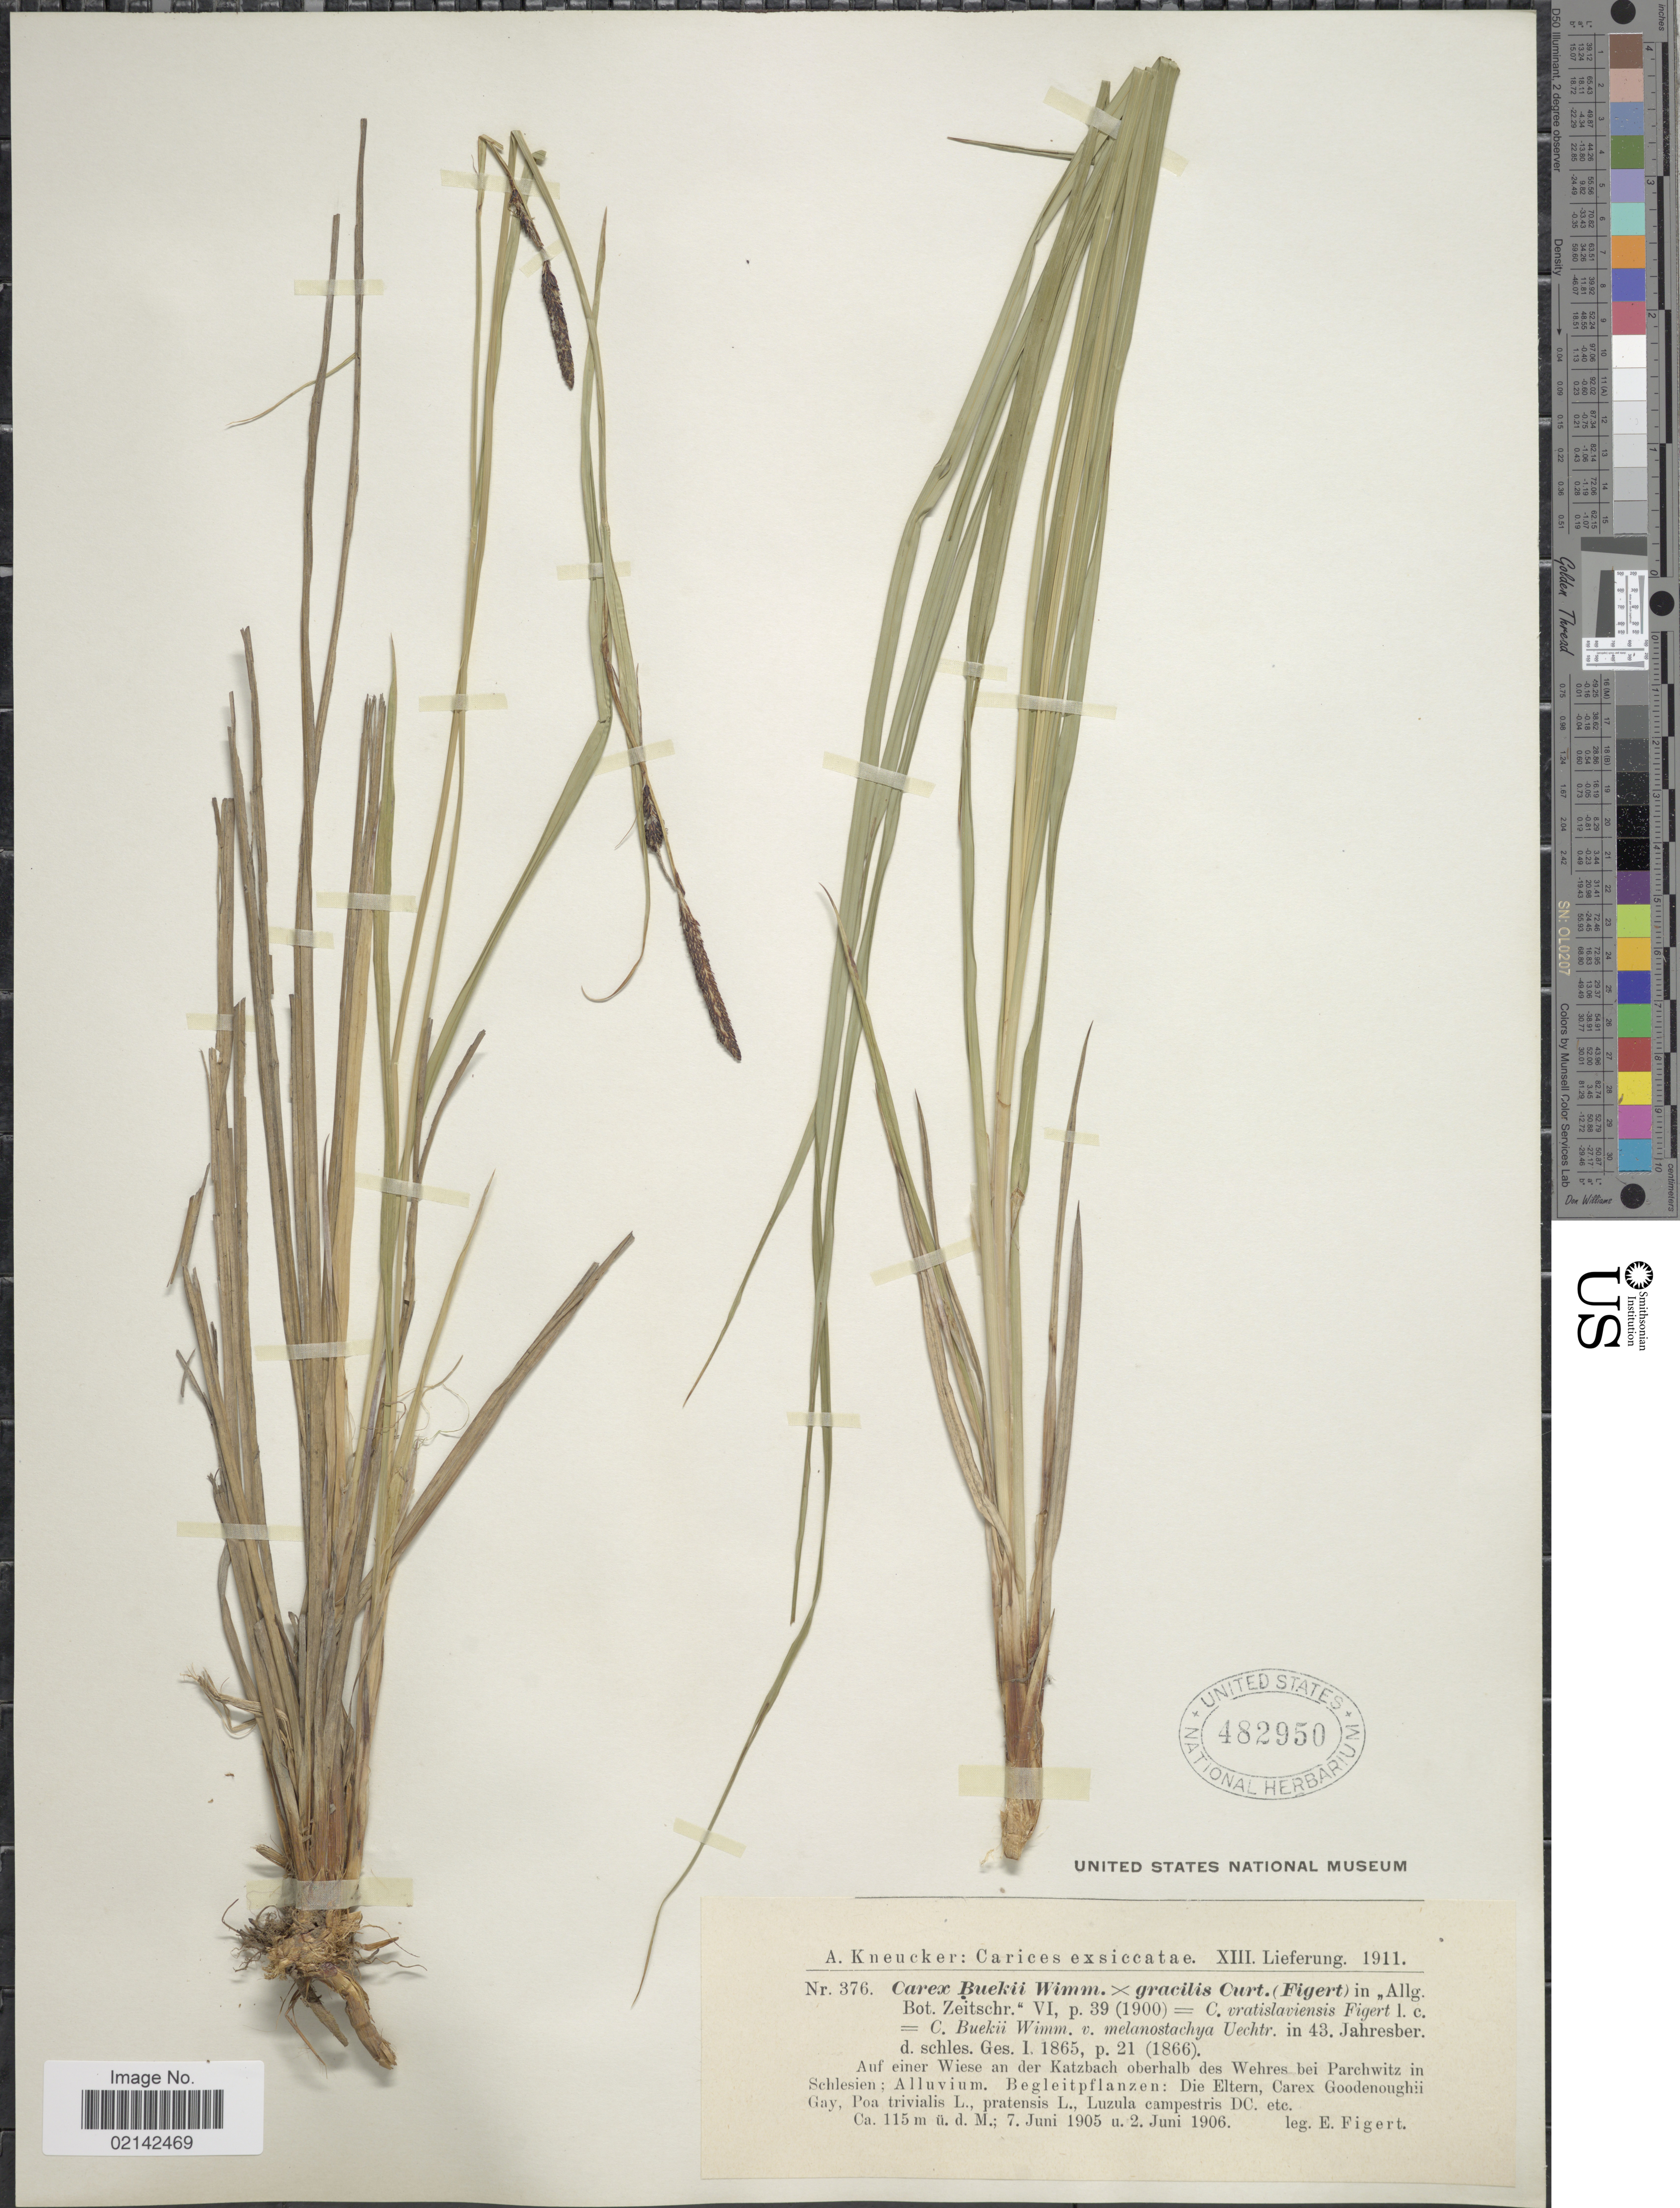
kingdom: Plantae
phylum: Tracheophyta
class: Liliopsida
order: Poales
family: Cyperaceae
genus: Carex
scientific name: Carex buxbaumii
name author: Wahlenb.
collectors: E. Figert & A. Kneucker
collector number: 376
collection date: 1905-06-07/1906-06-02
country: Poland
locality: Carices, Auf einer Wiese an der Katzbach oberhalb des Wehres bei Parchwitz in Schlesien; Alluvium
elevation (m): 115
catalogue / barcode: US 482950